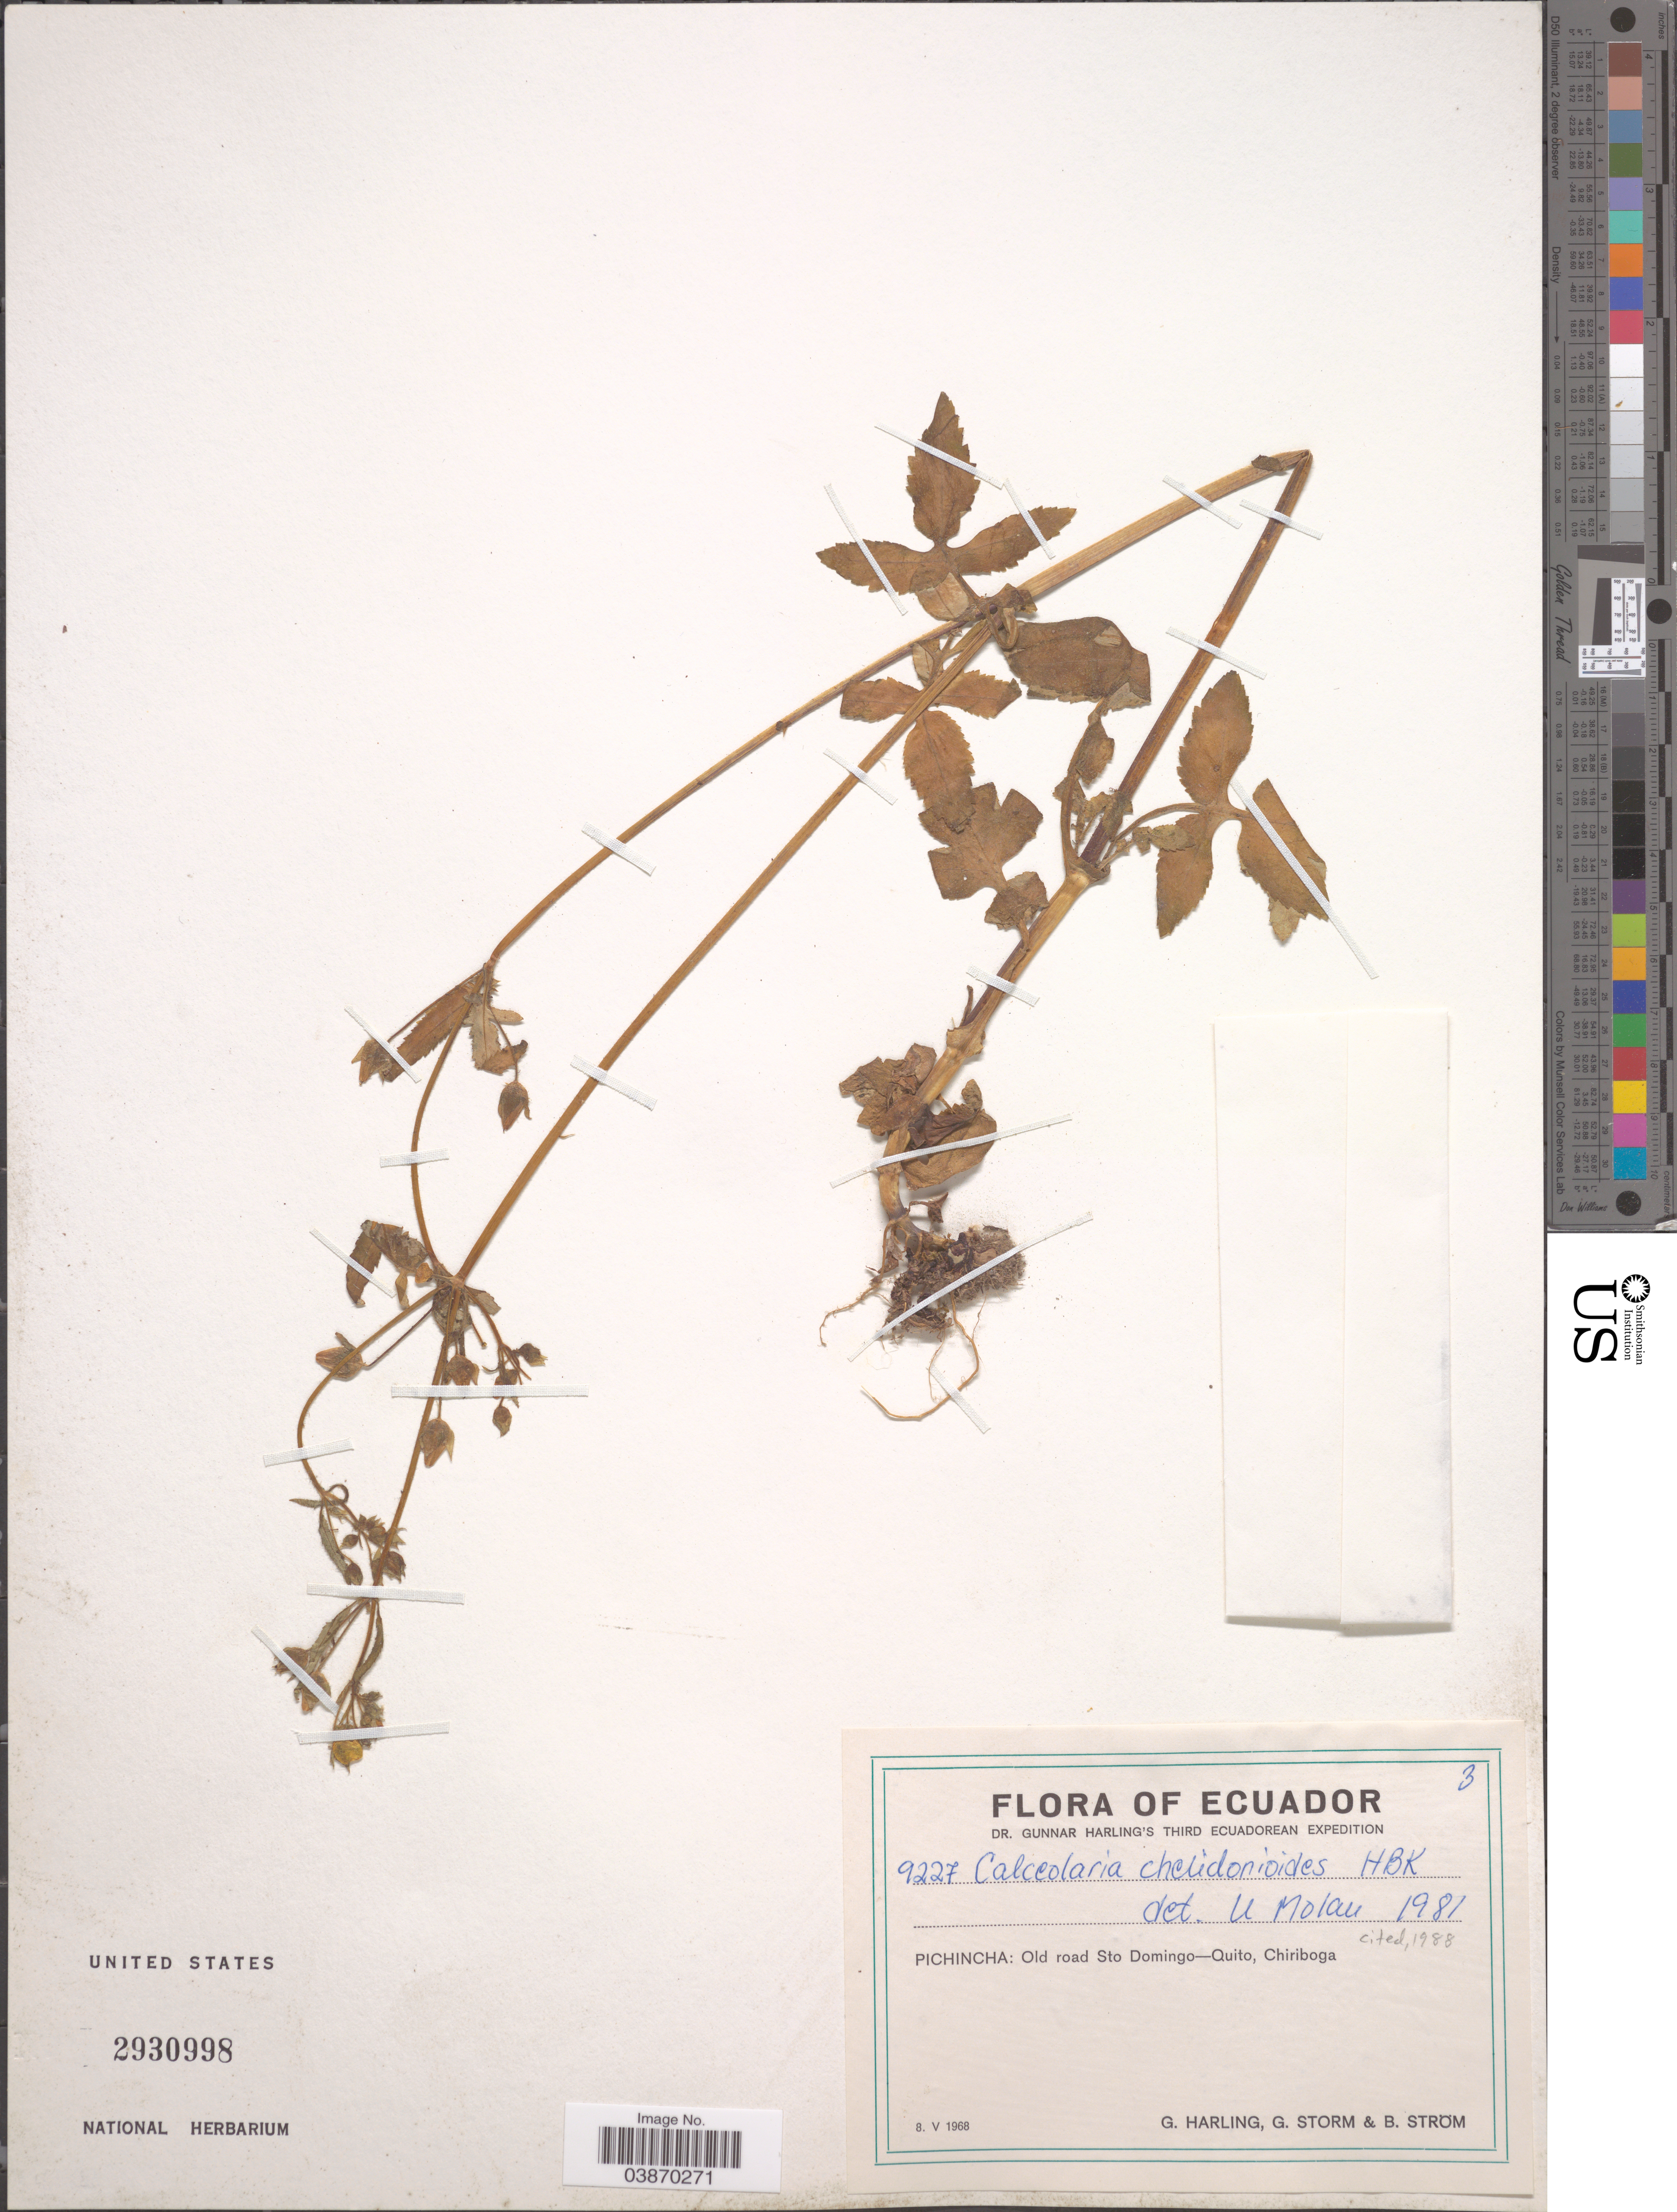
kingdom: Plantae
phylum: Tracheophyta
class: Magnoliopsida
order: Lamiales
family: Calceolariaceae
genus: Calceolaria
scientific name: Calceolaria chelidonioides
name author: Kunth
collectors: G. Harling, G. Storm & B. Strom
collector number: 9227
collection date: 1968-05-08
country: Ecuador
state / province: Pichincha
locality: Old road Sto Domingo - Quito, Chiriboga.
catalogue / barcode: US 2930998